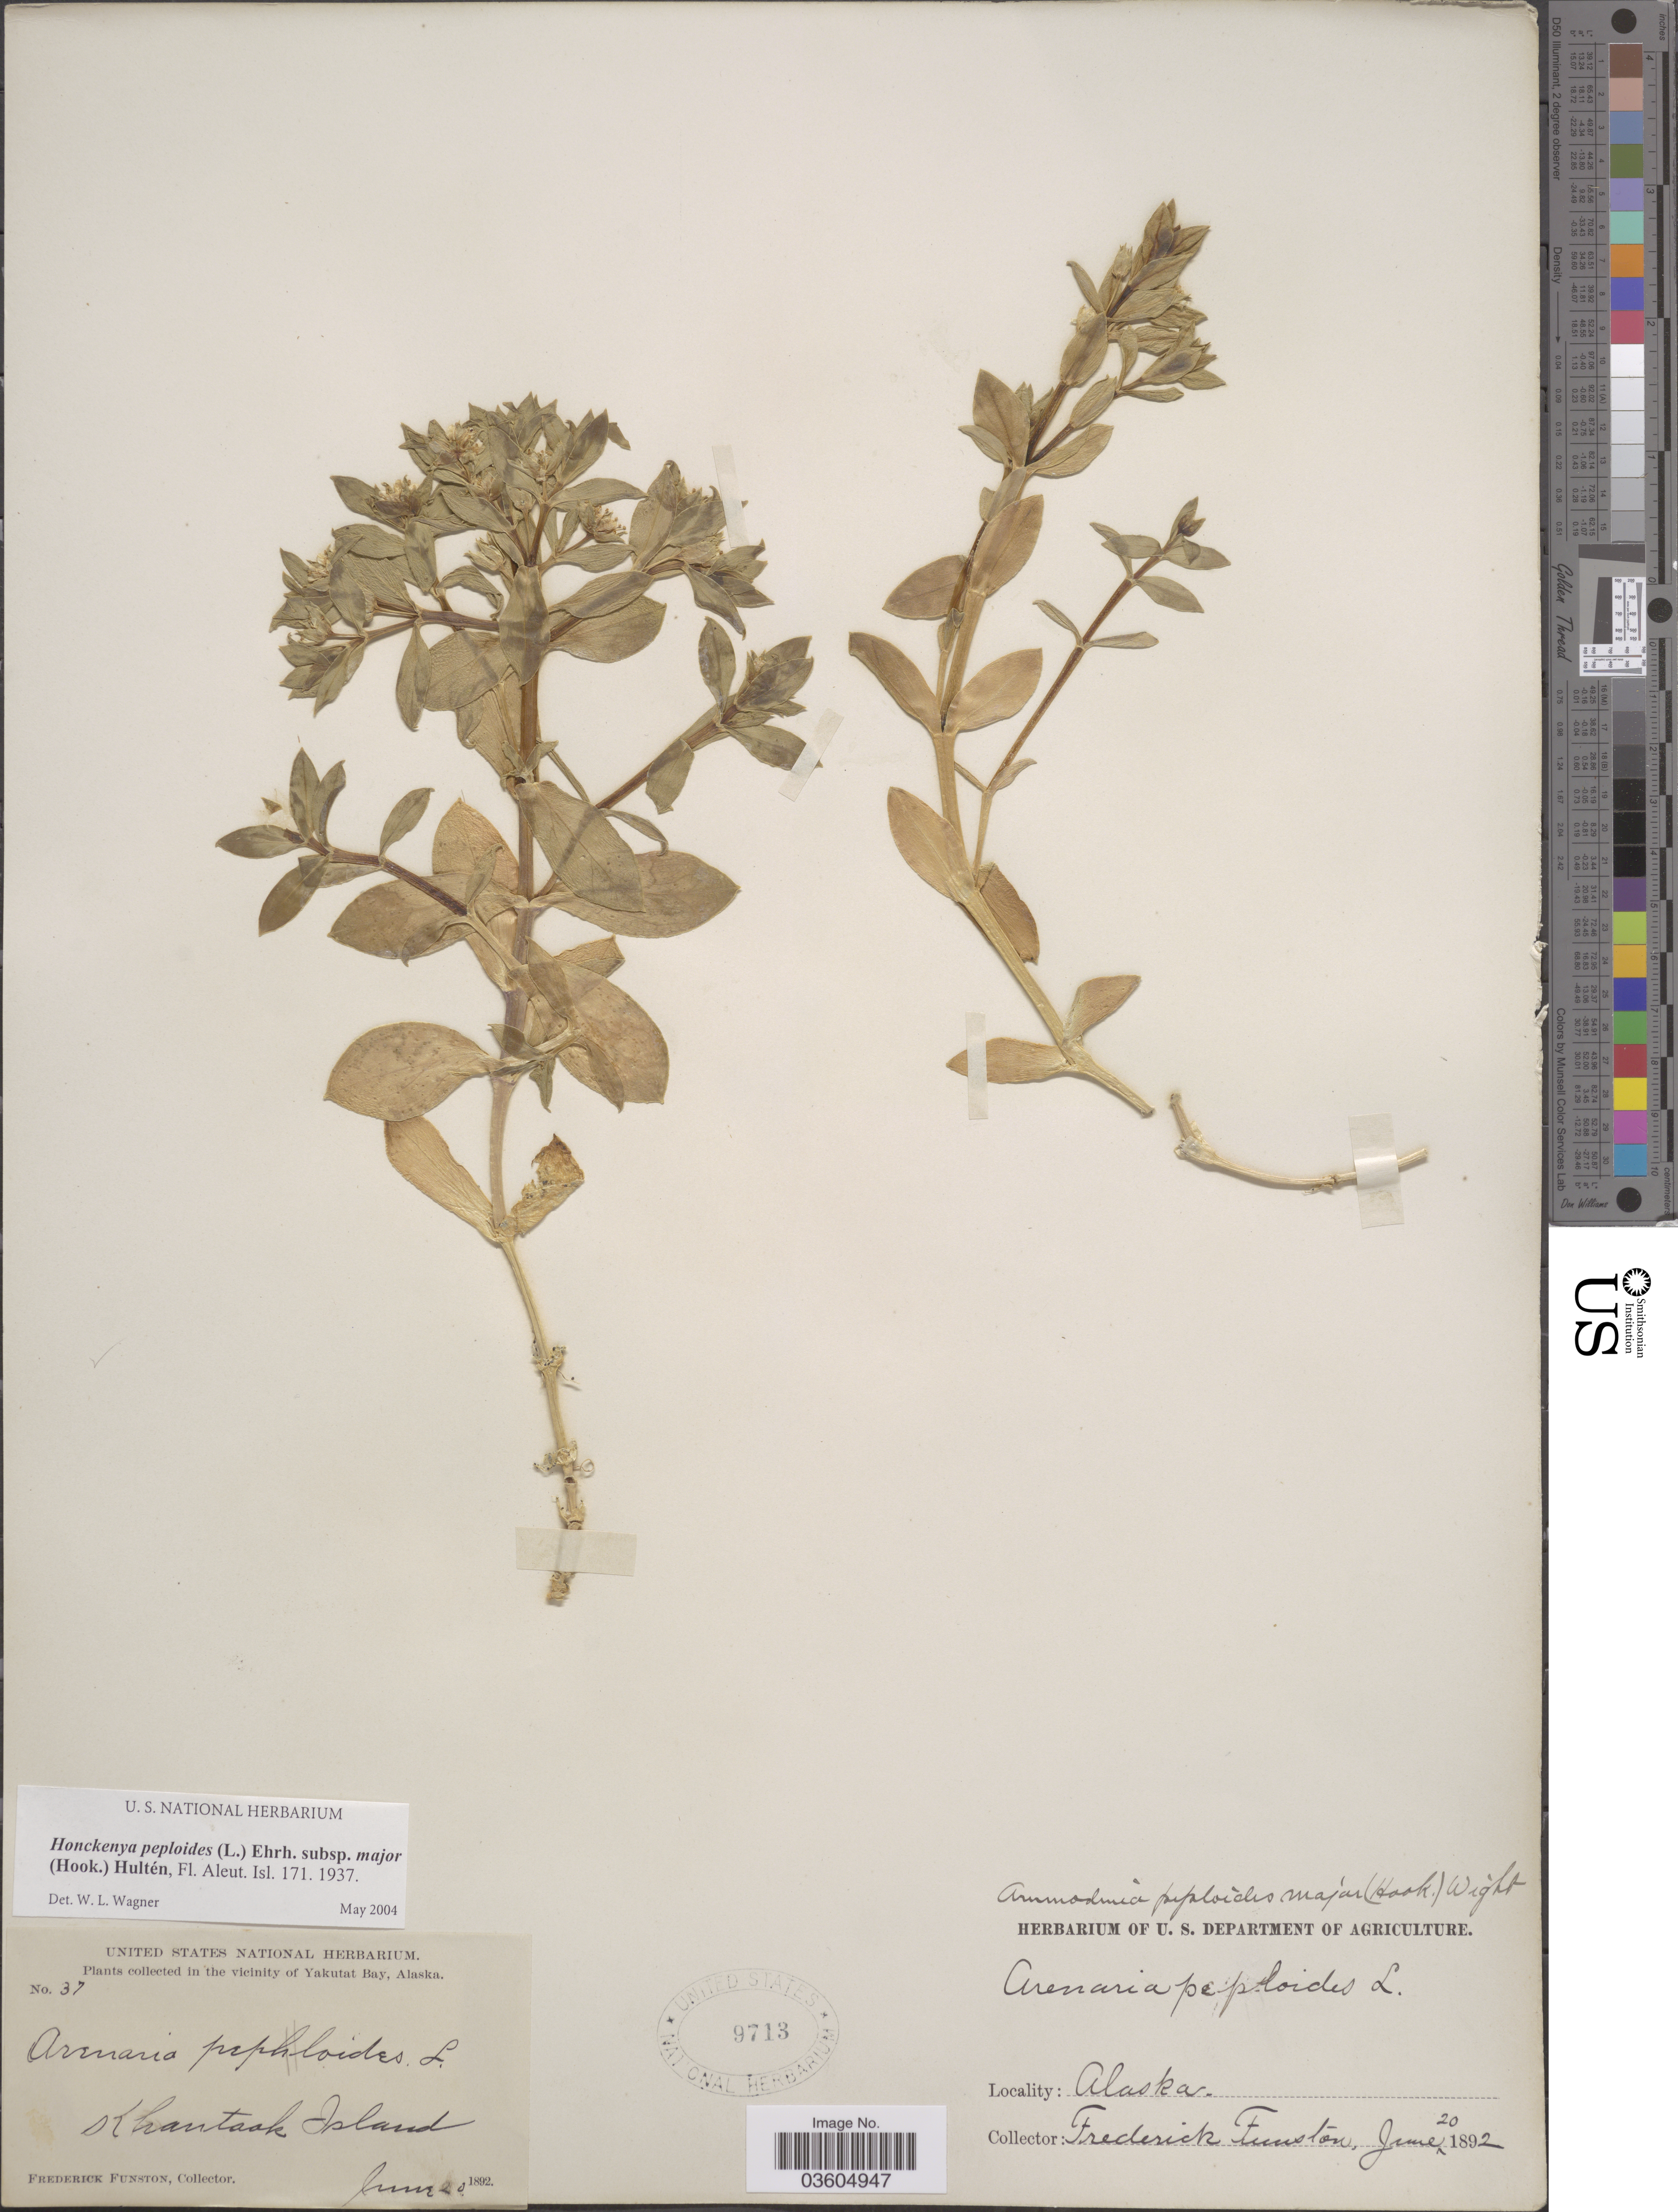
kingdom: Plantae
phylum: Tracheophyta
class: Magnoliopsida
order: Caryophyllales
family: Caryophyllaceae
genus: Honckenya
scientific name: Honckenya peploides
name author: (L.) Ehrh.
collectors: F. Funston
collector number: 37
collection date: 1892-06-20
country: United States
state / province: Alaska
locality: In the vicinity of Yakutat Bay. Khantaak Island.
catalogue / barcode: US 9713